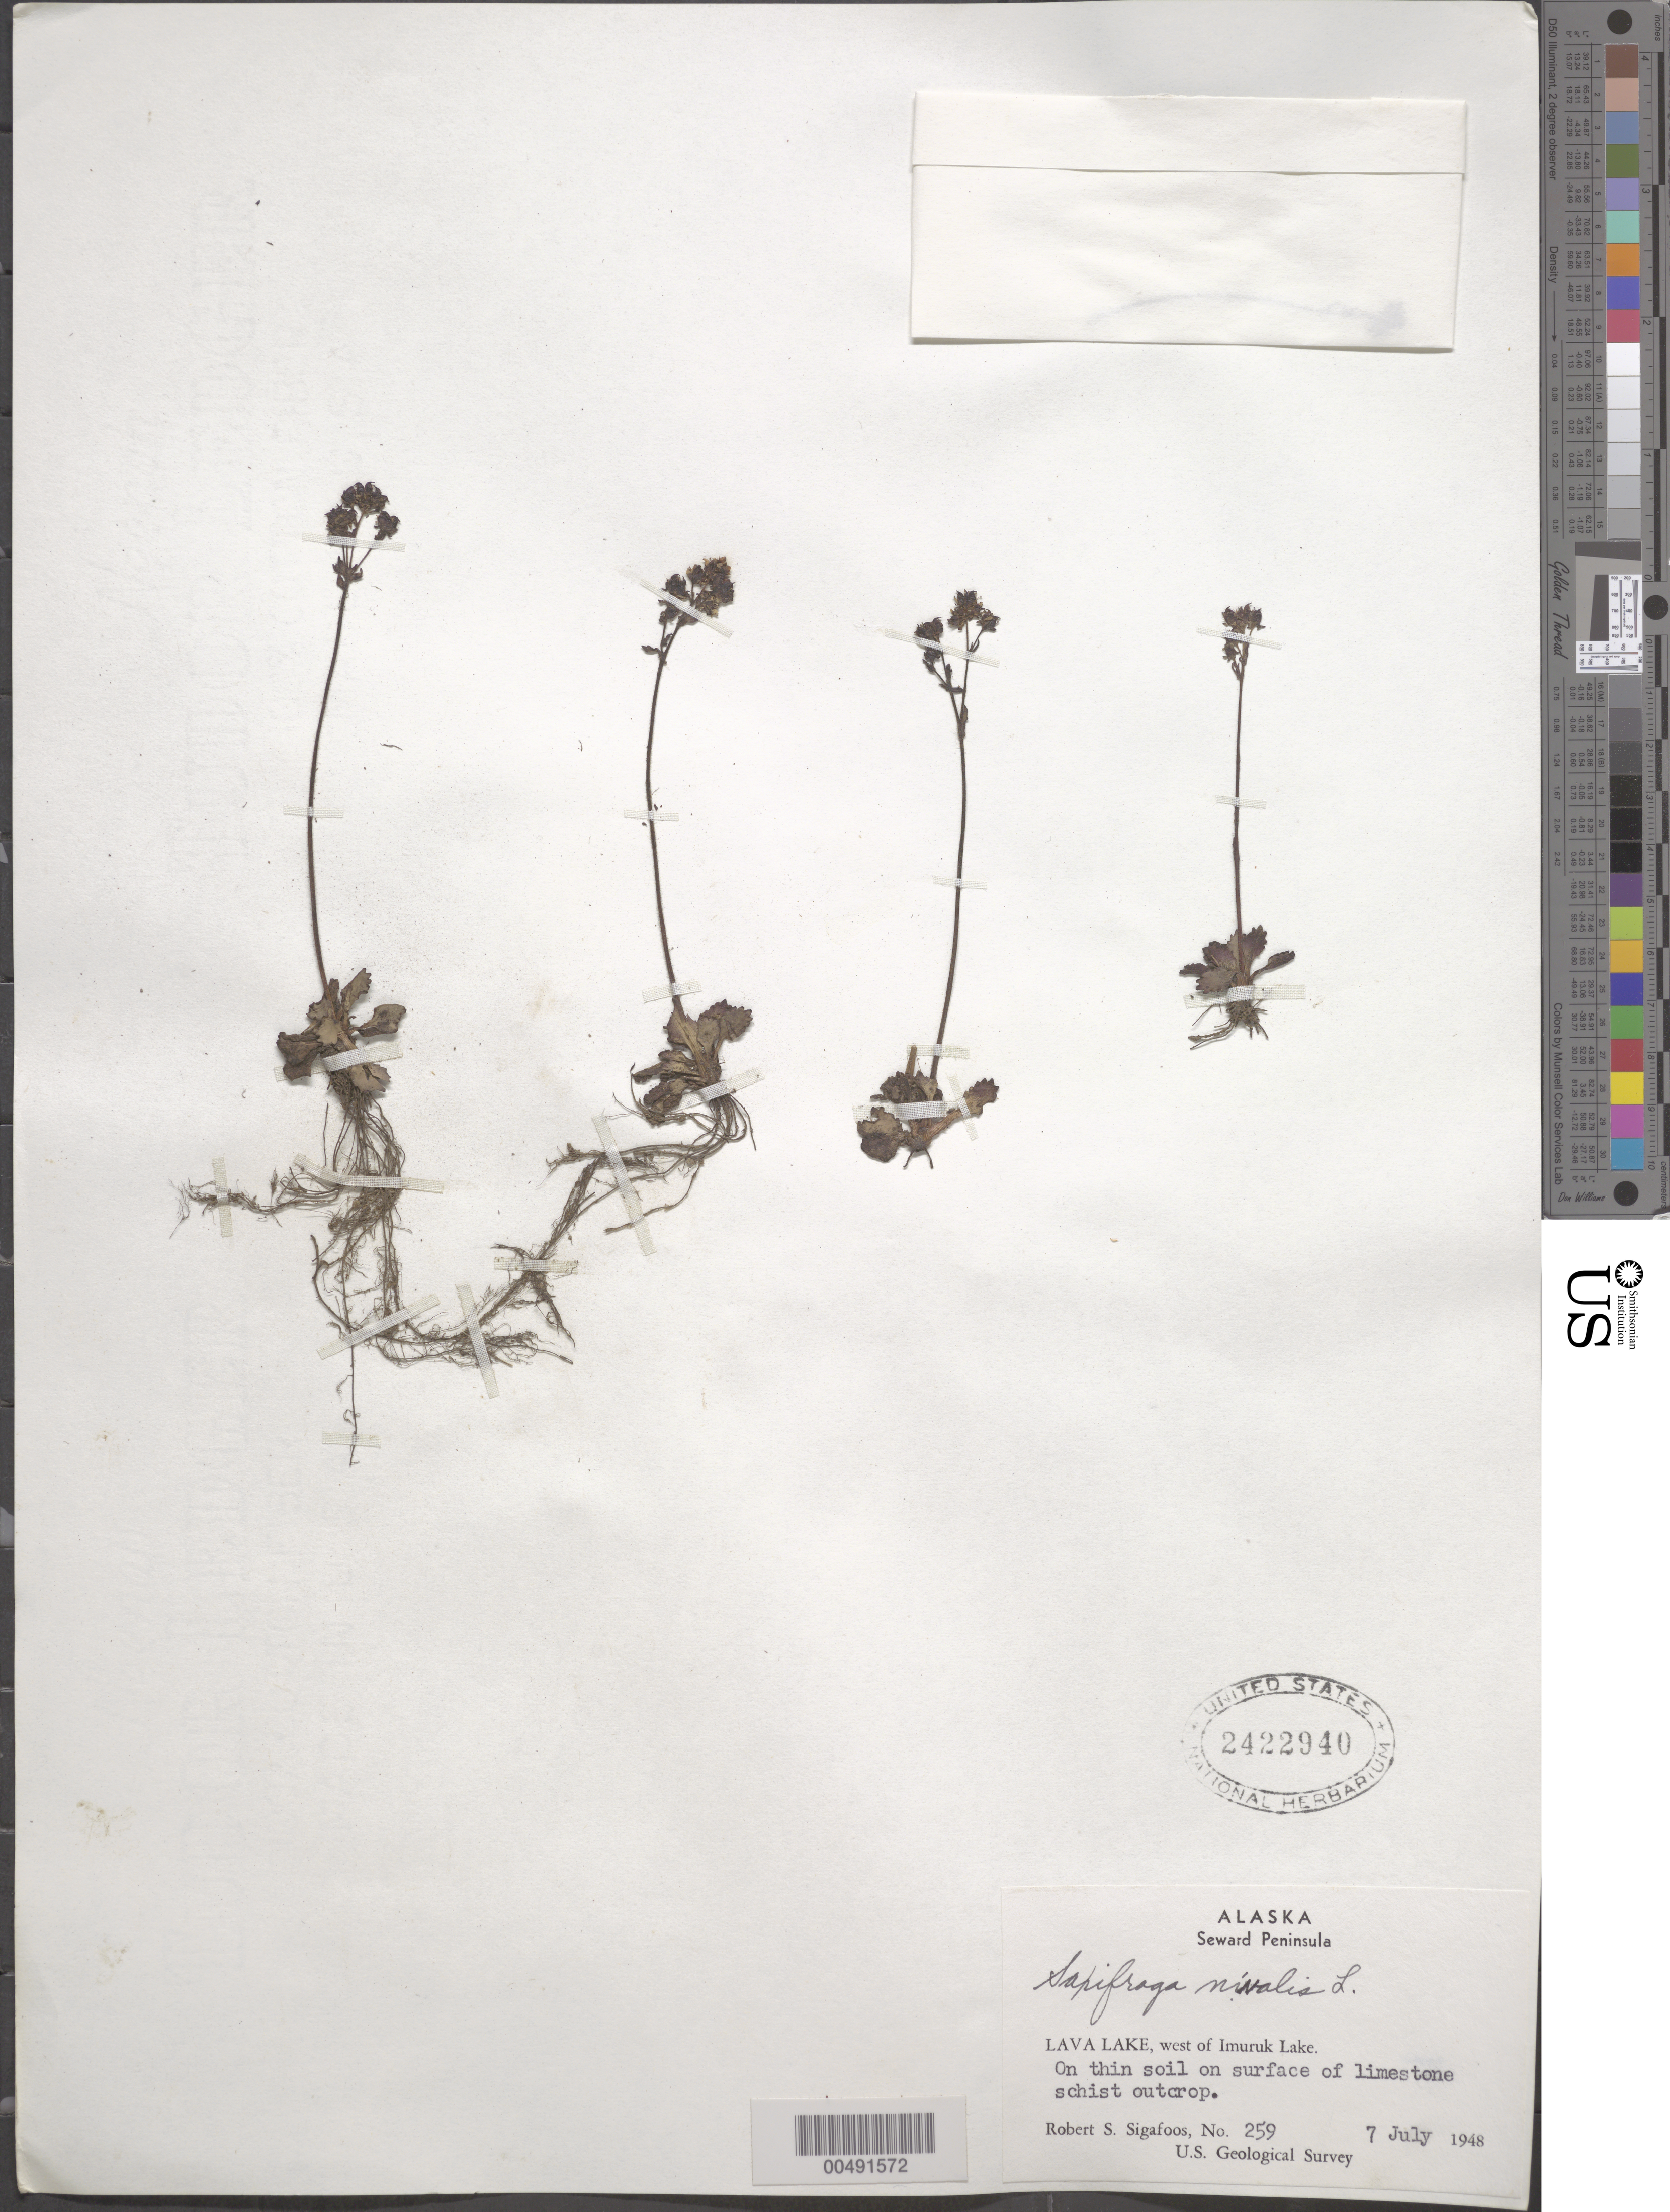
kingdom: Plantae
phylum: Tracheophyta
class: Magnoliopsida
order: Saxifragales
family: Saxifragaceae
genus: Micranthes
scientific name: Micranthes nivalis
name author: (L.) Small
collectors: R. Sigafoos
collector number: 259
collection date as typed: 07 Jul 1948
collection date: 1948-07-07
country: United States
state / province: Alaska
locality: Seward Peninsula, Lava Lake, west of Imuruk Lake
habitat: on thin soil on surface of limestone schist outcrop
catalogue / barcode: US 2422940